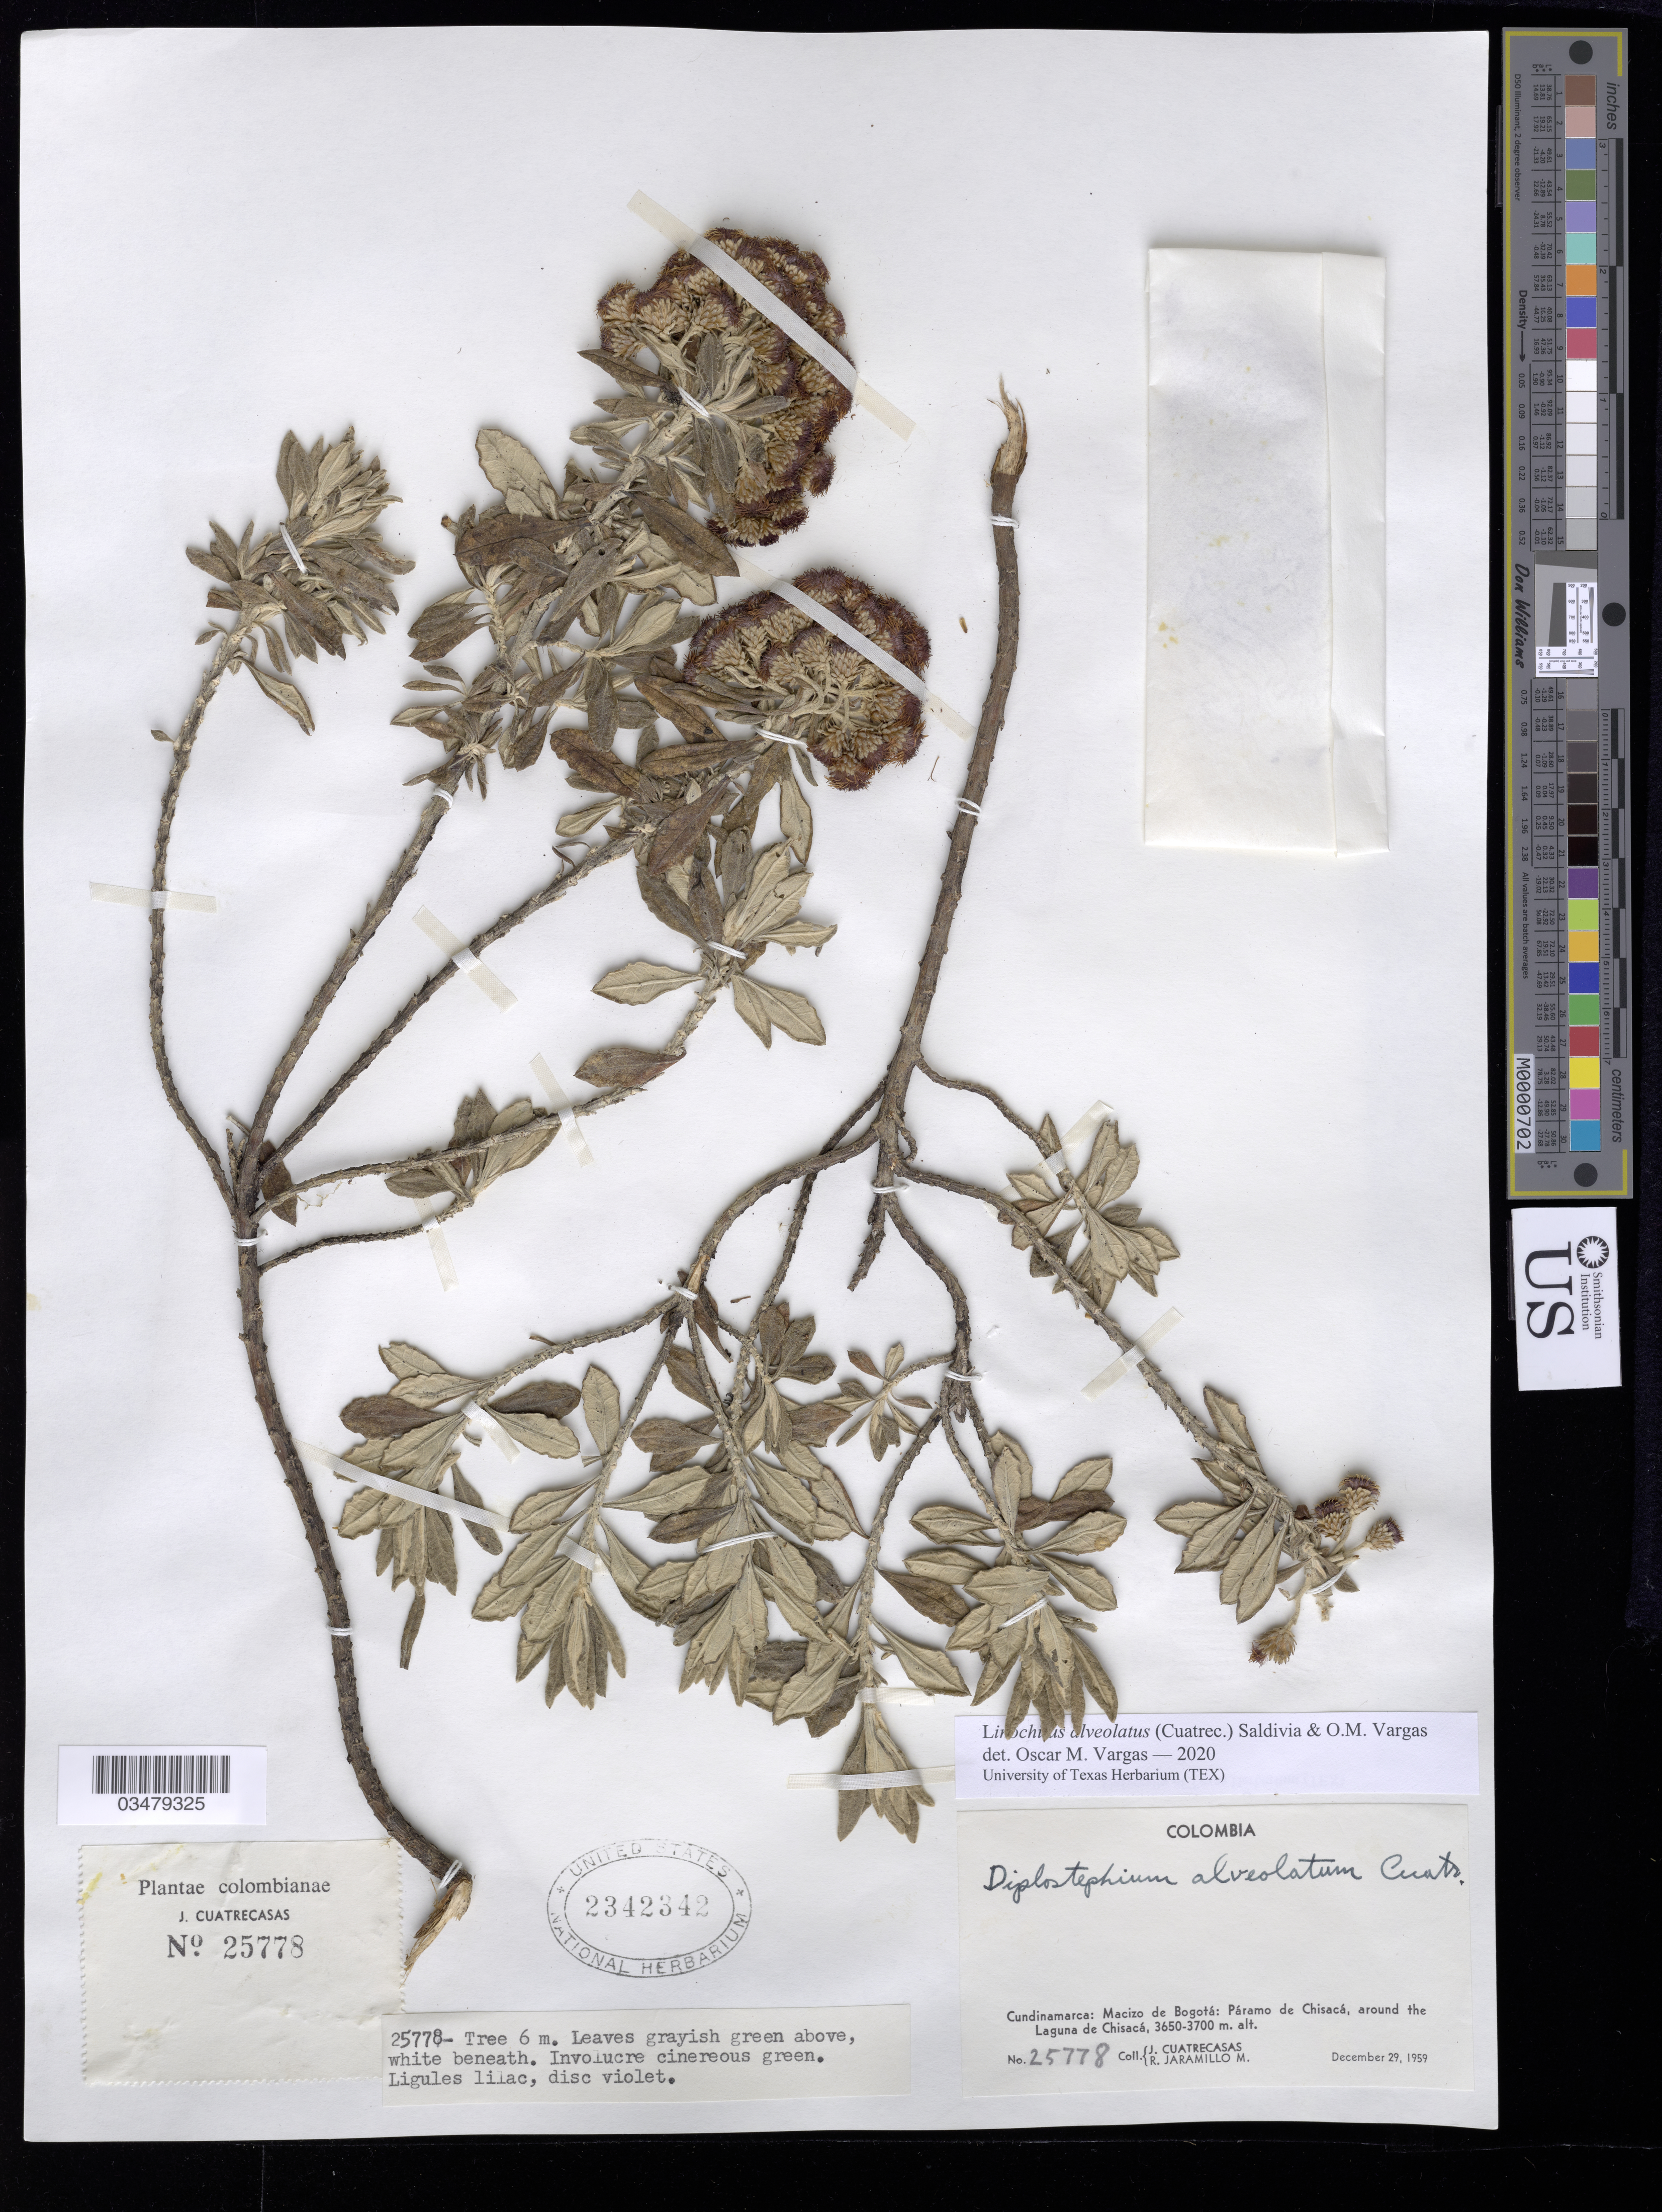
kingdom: Plantae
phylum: Tracheophyta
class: Magnoliopsida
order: Asterales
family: Asteraceae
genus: Linochilus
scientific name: Linochilus alveolatus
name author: (Cuatrec.) Saldivia & O.M. Vargas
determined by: Vargas, Oscar M.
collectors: J. Cuatrecasas & R. Jaramillo M.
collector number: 25778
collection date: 1959-12-29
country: Colombia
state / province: Cundinamarca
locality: Macizo de Bogotá: Páramo de Chisacá, around the Laguna de Chisacá.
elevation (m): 3650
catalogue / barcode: US 2342342